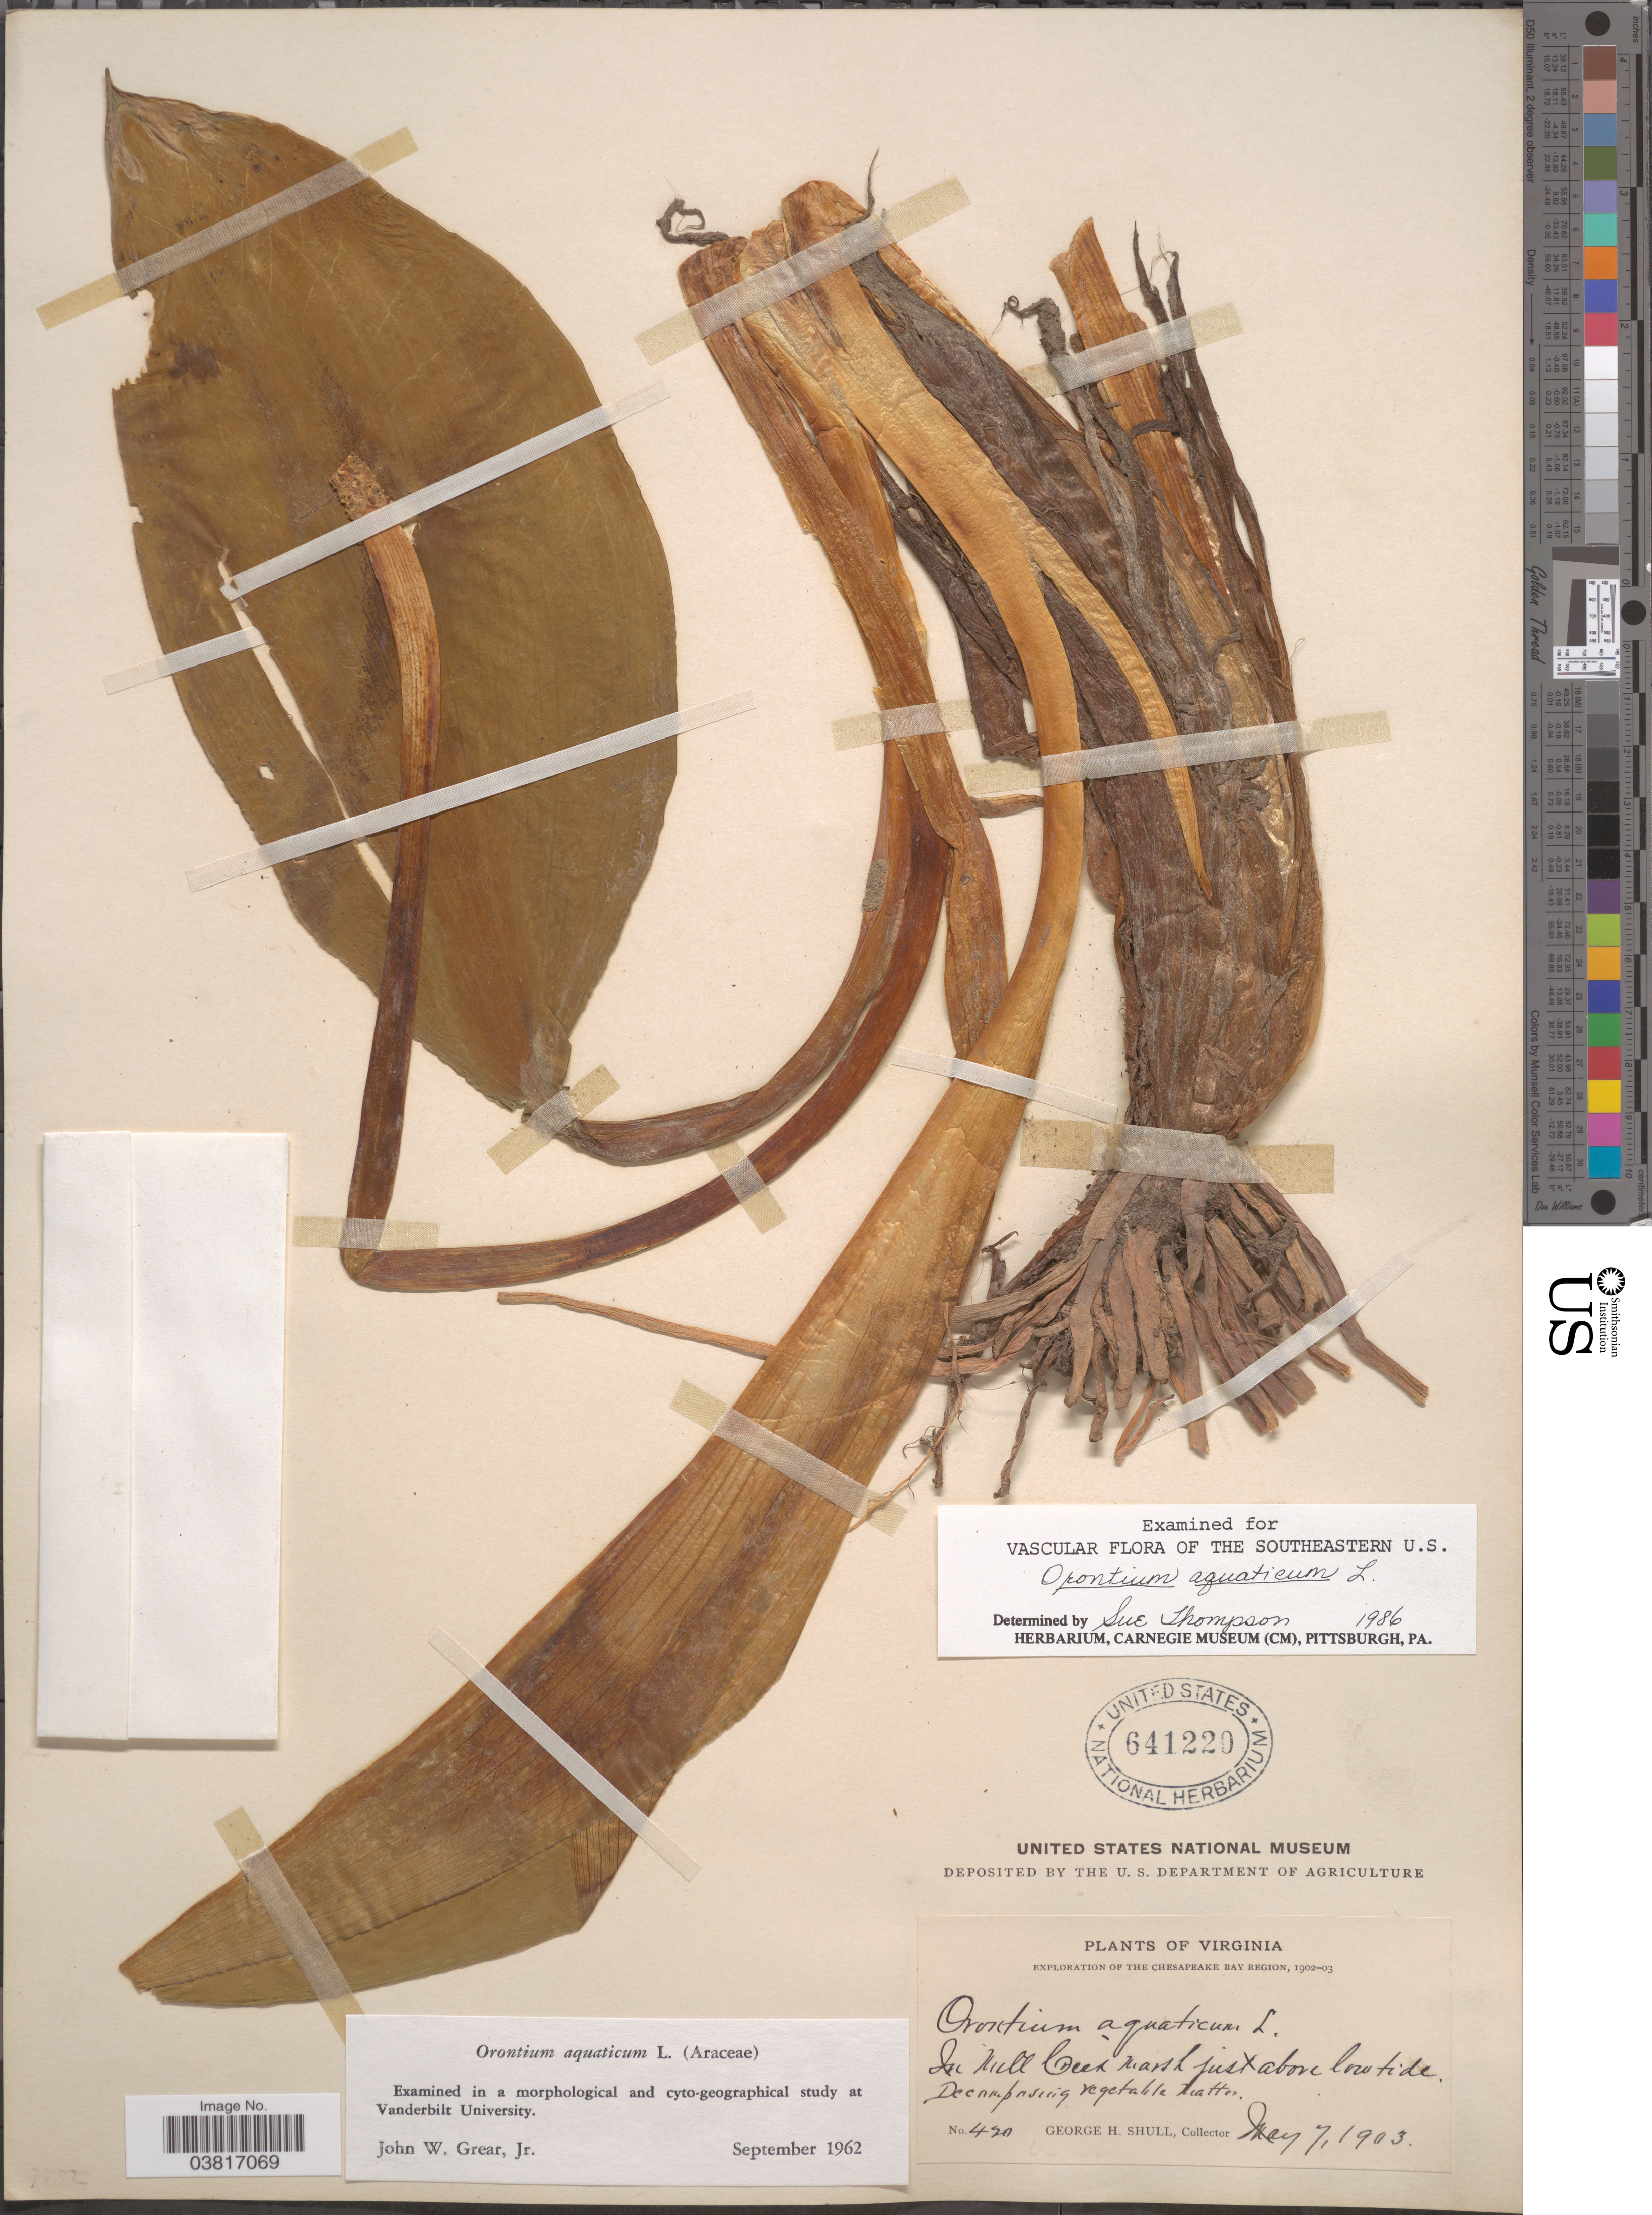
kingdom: Plantae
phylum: Tracheophyta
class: Liliopsida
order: Alismatales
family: Araceae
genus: Orontium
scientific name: Orontium aquaticum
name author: L.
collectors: G. H. Shull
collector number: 420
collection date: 1903-05-07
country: United States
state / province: Virginia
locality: The Chesapeake Bay Region. In Mill Creek marsh just above low tide.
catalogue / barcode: US 641220